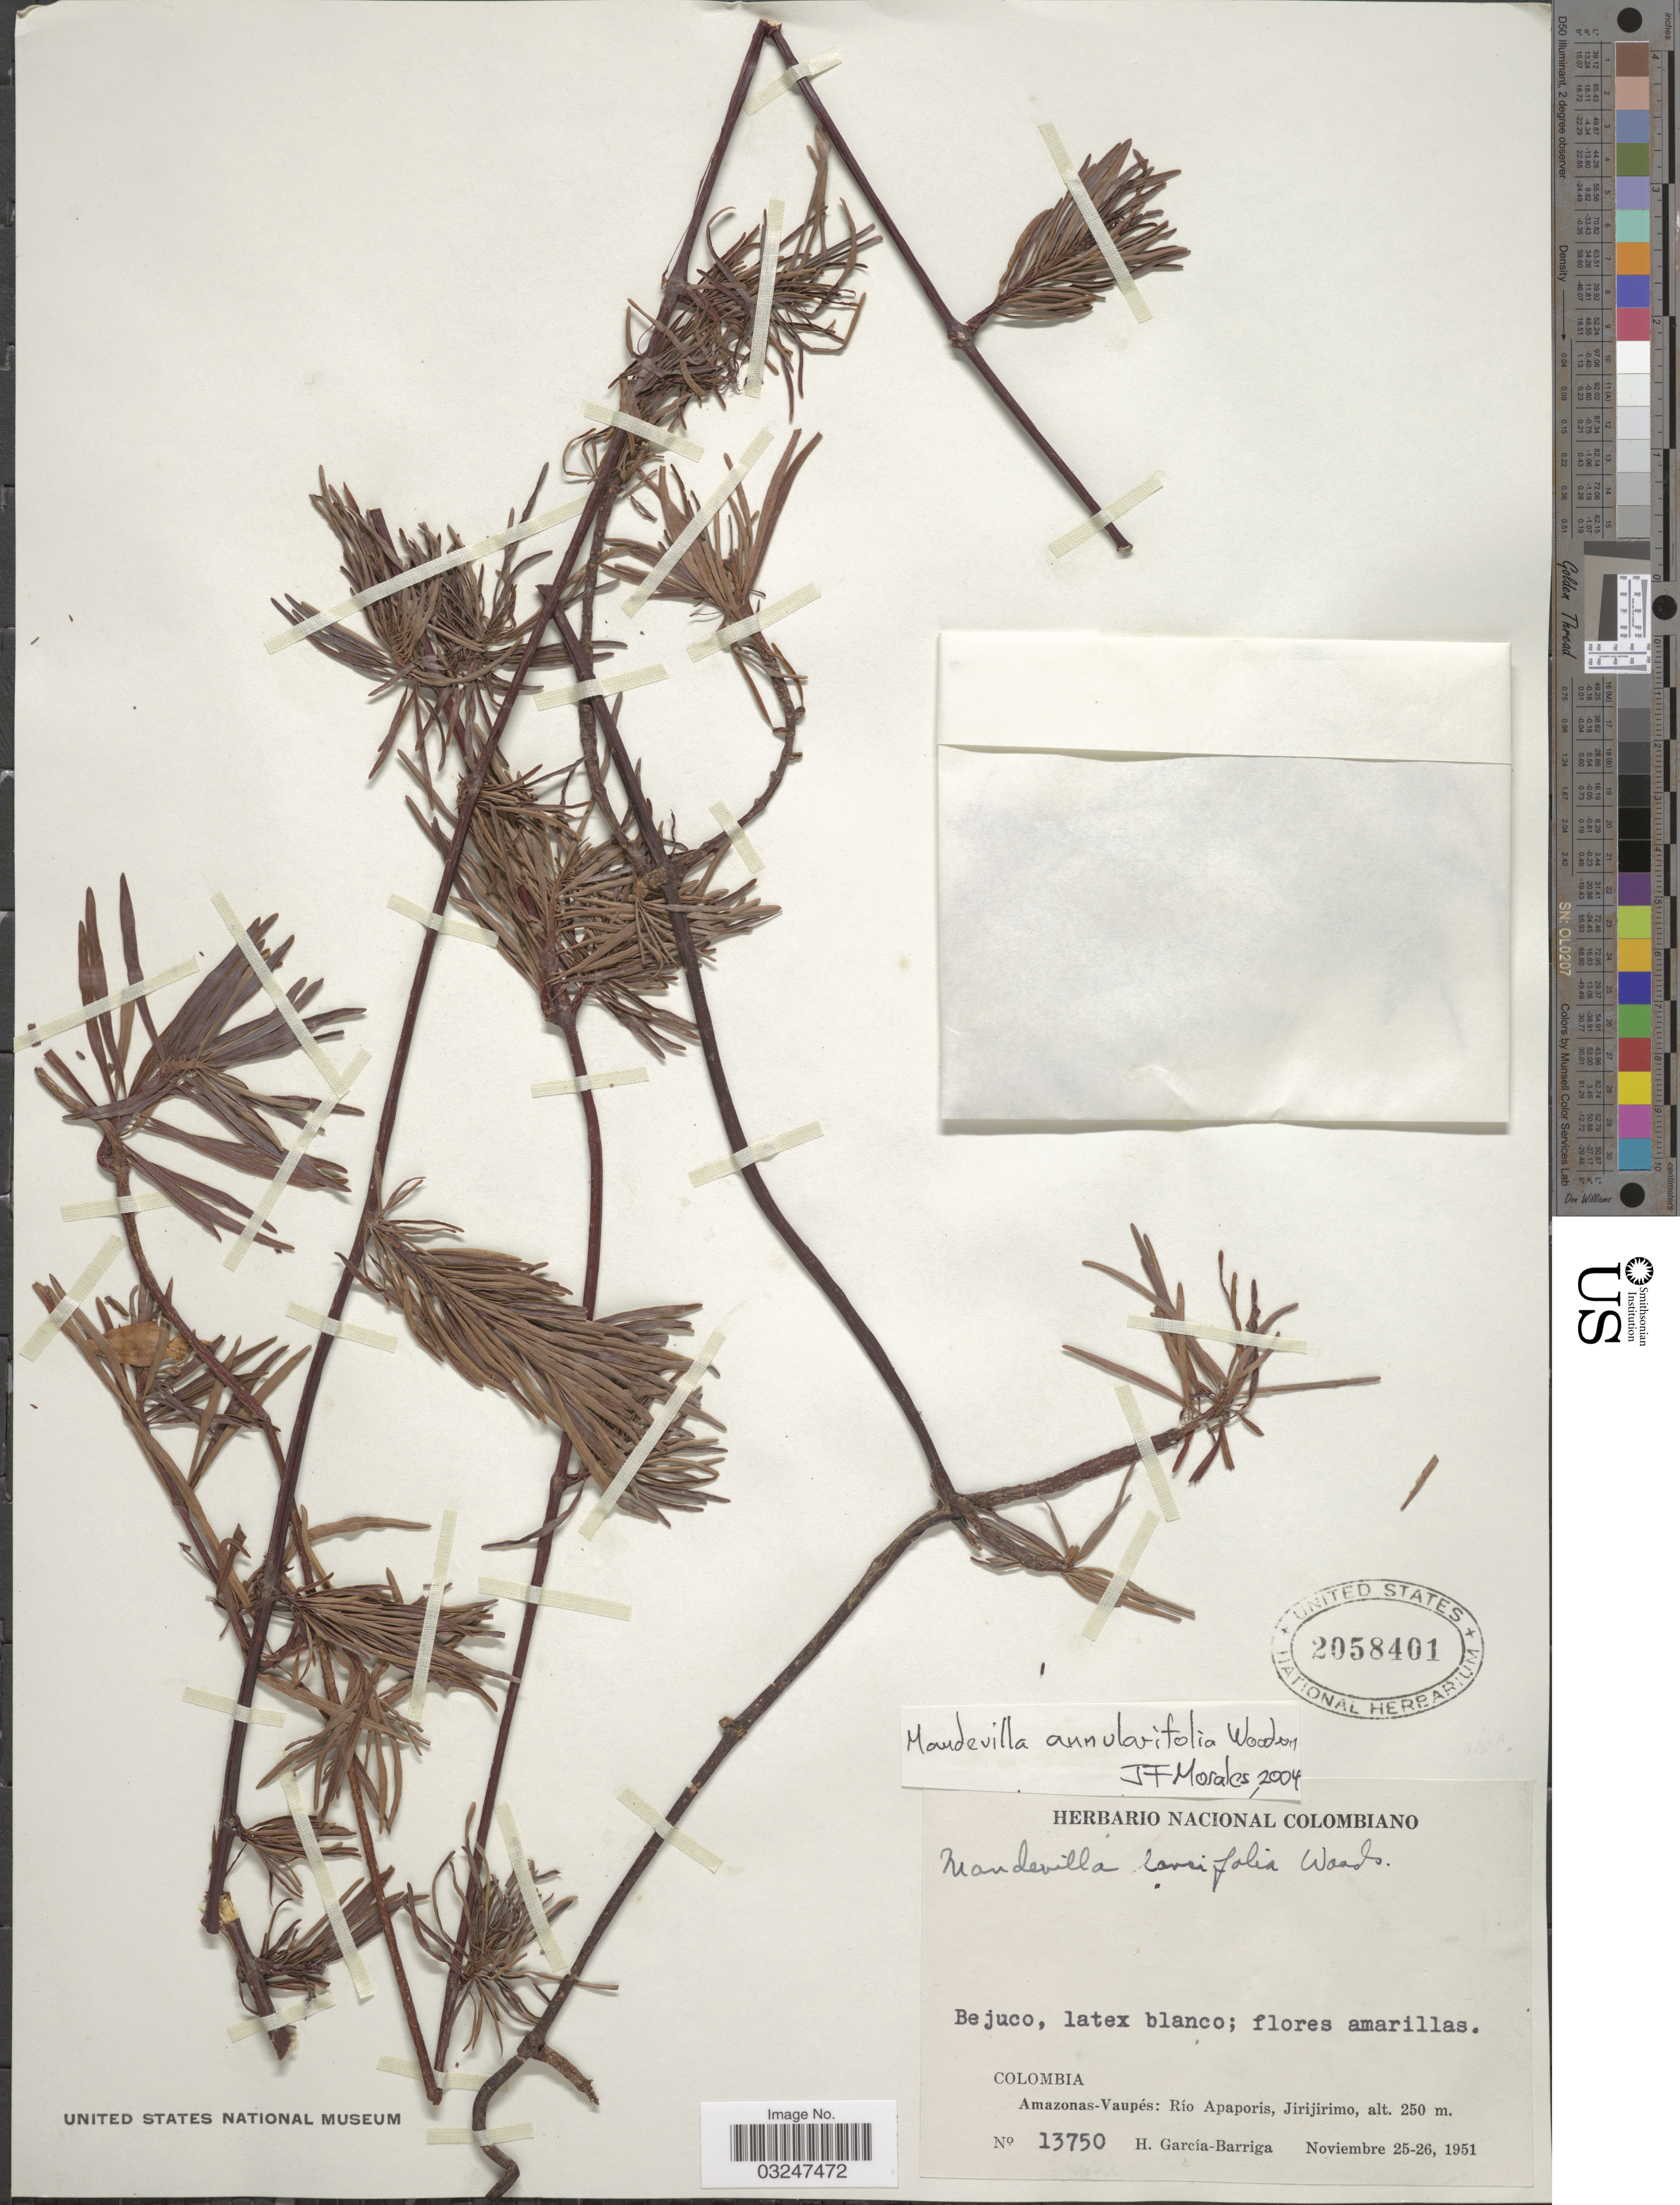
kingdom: Plantae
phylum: Tracheophyta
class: Magnoliopsida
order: Gentianales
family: Apocynaceae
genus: Mandevilla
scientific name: Mandevilla annulariifolia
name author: Woodson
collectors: H. García Barriga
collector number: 13750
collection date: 1951-11-25/1951-11-26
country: Colombia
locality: Amazonas-Vaupés, Río Apaporis, Jirijirimo.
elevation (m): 250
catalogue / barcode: US 2058401